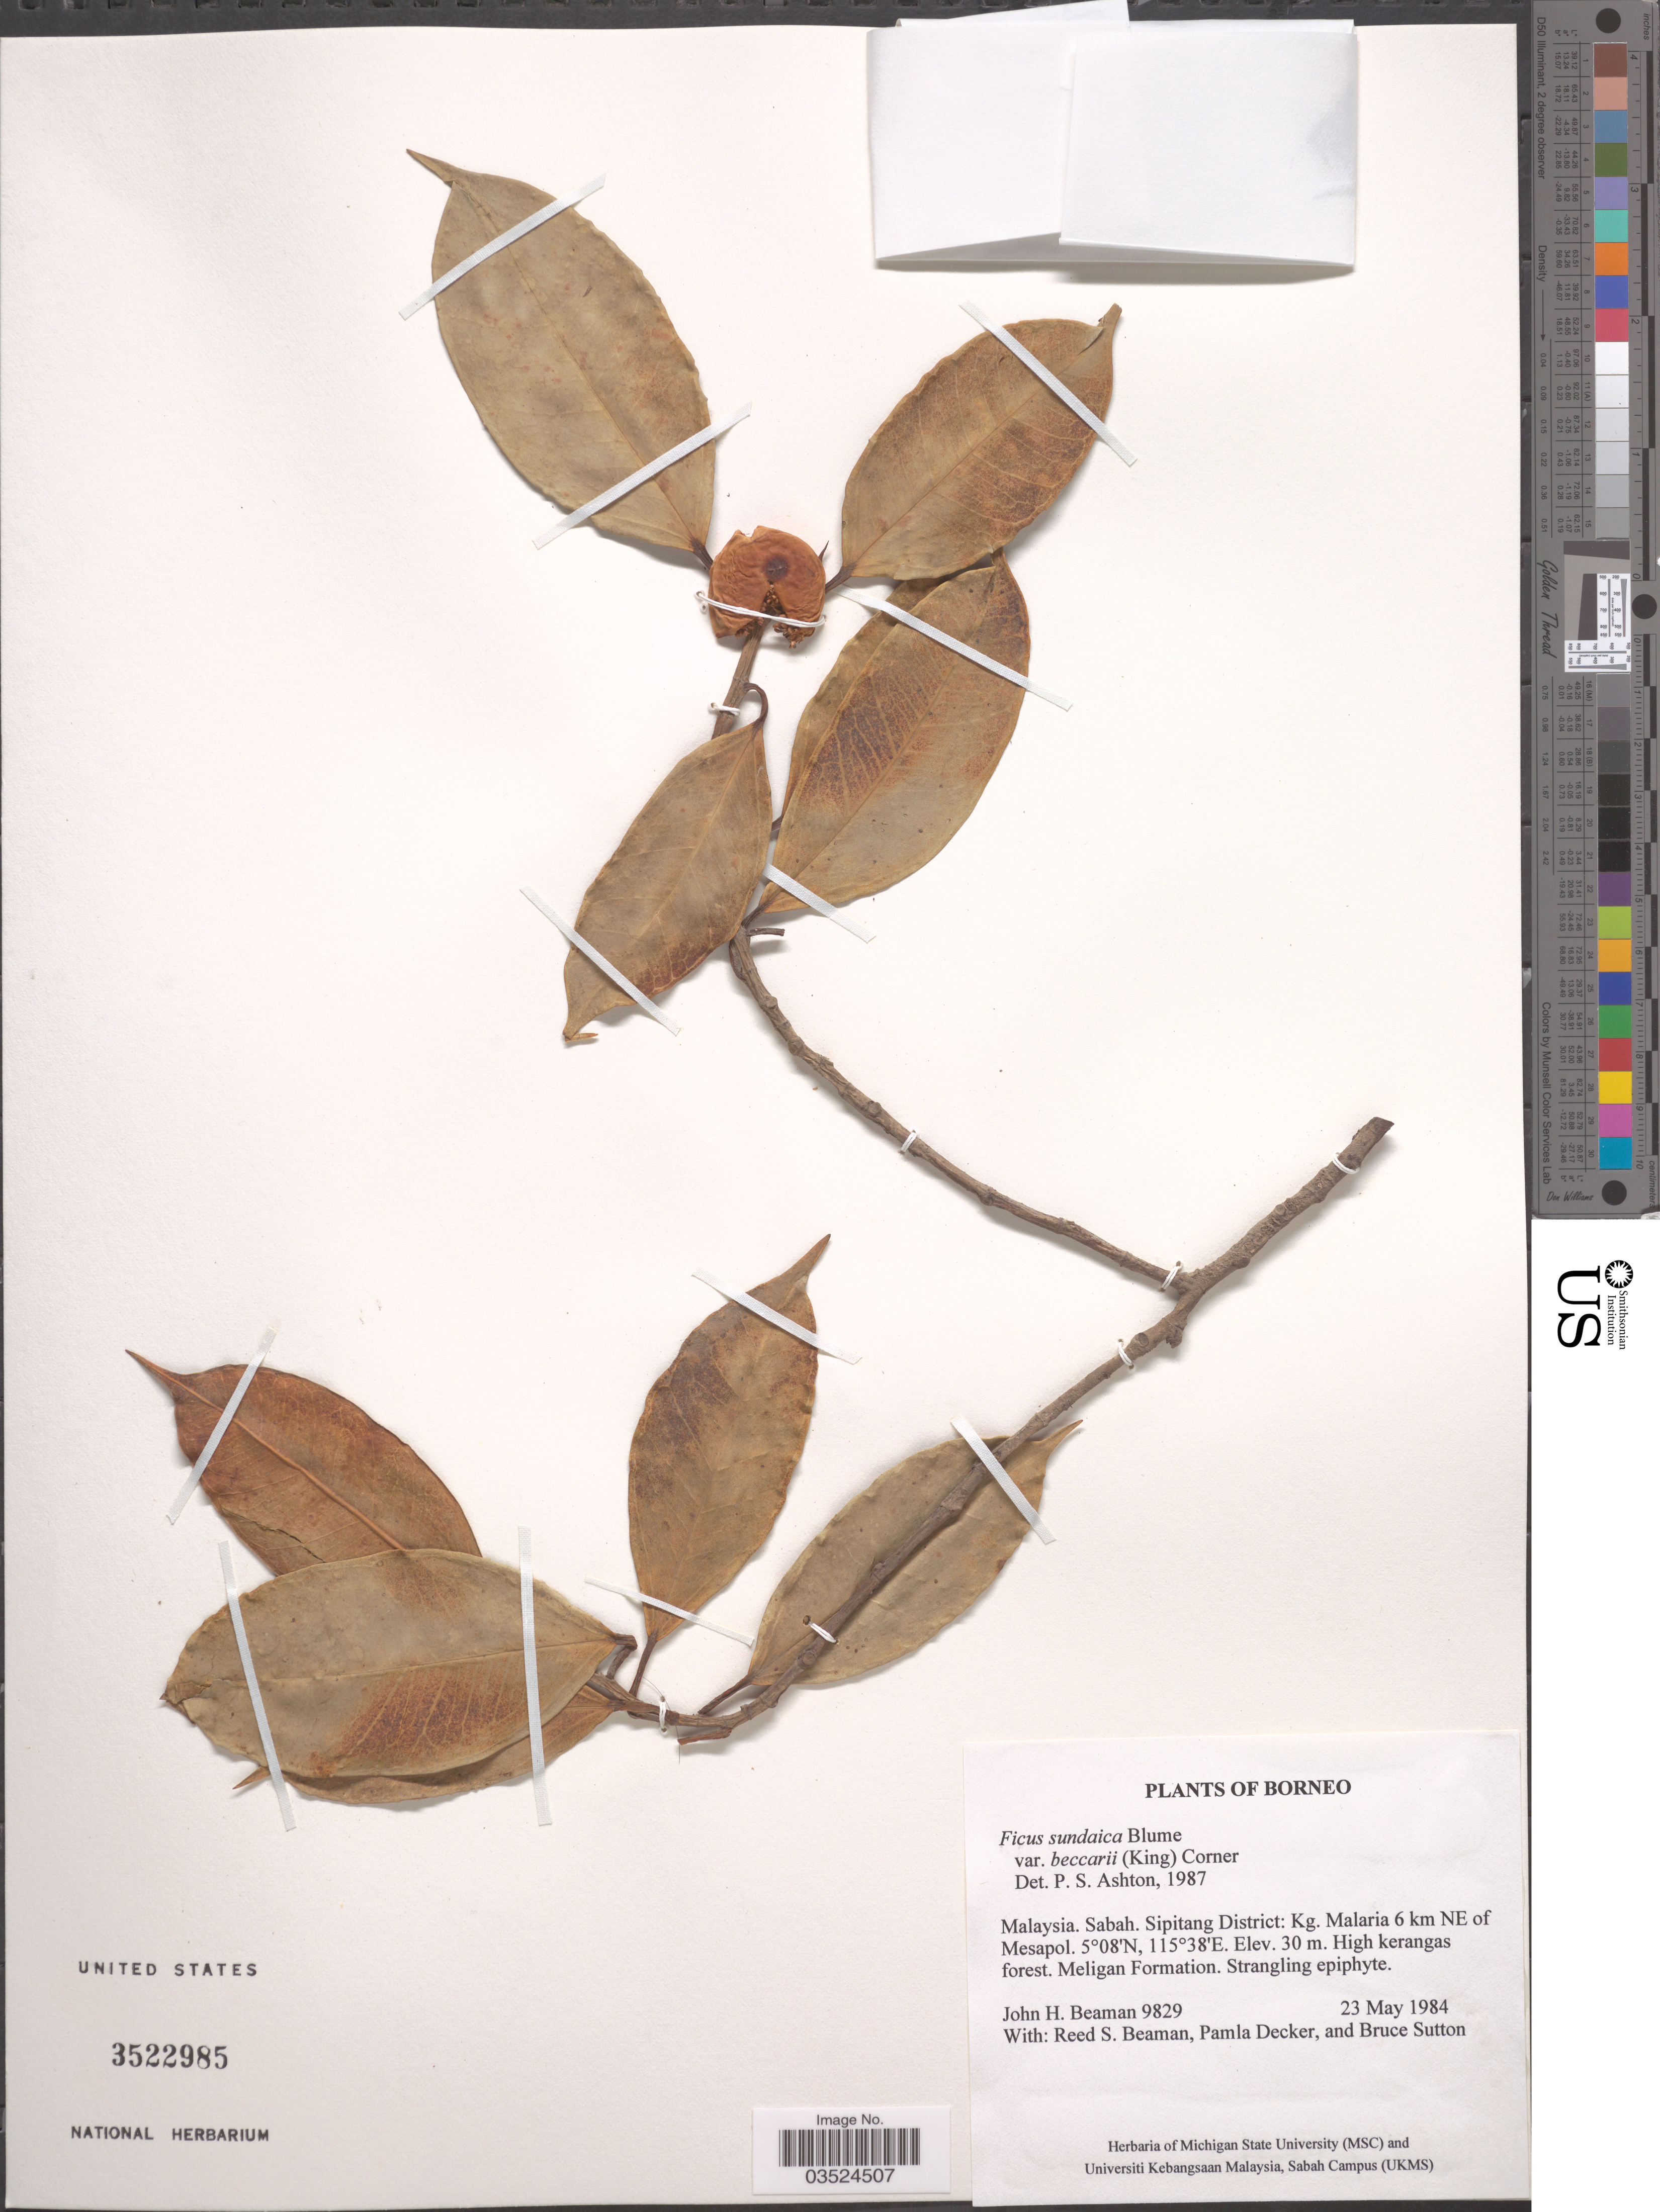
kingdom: Plantae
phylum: Tracheophyta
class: Magnoliopsida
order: Rosales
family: Moraceae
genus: Ficus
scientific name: Ficus sundaica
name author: Blume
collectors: J. H. Beaman, R. S. Beaman, P. Decker & B. Sutton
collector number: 9829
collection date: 1984-05-23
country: Malaysia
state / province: Sabah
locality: Borneo. Sipitang District: Kg. Malaria 6 km NE of Mesapol. Meligan Formation.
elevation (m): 30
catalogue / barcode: US 3522985